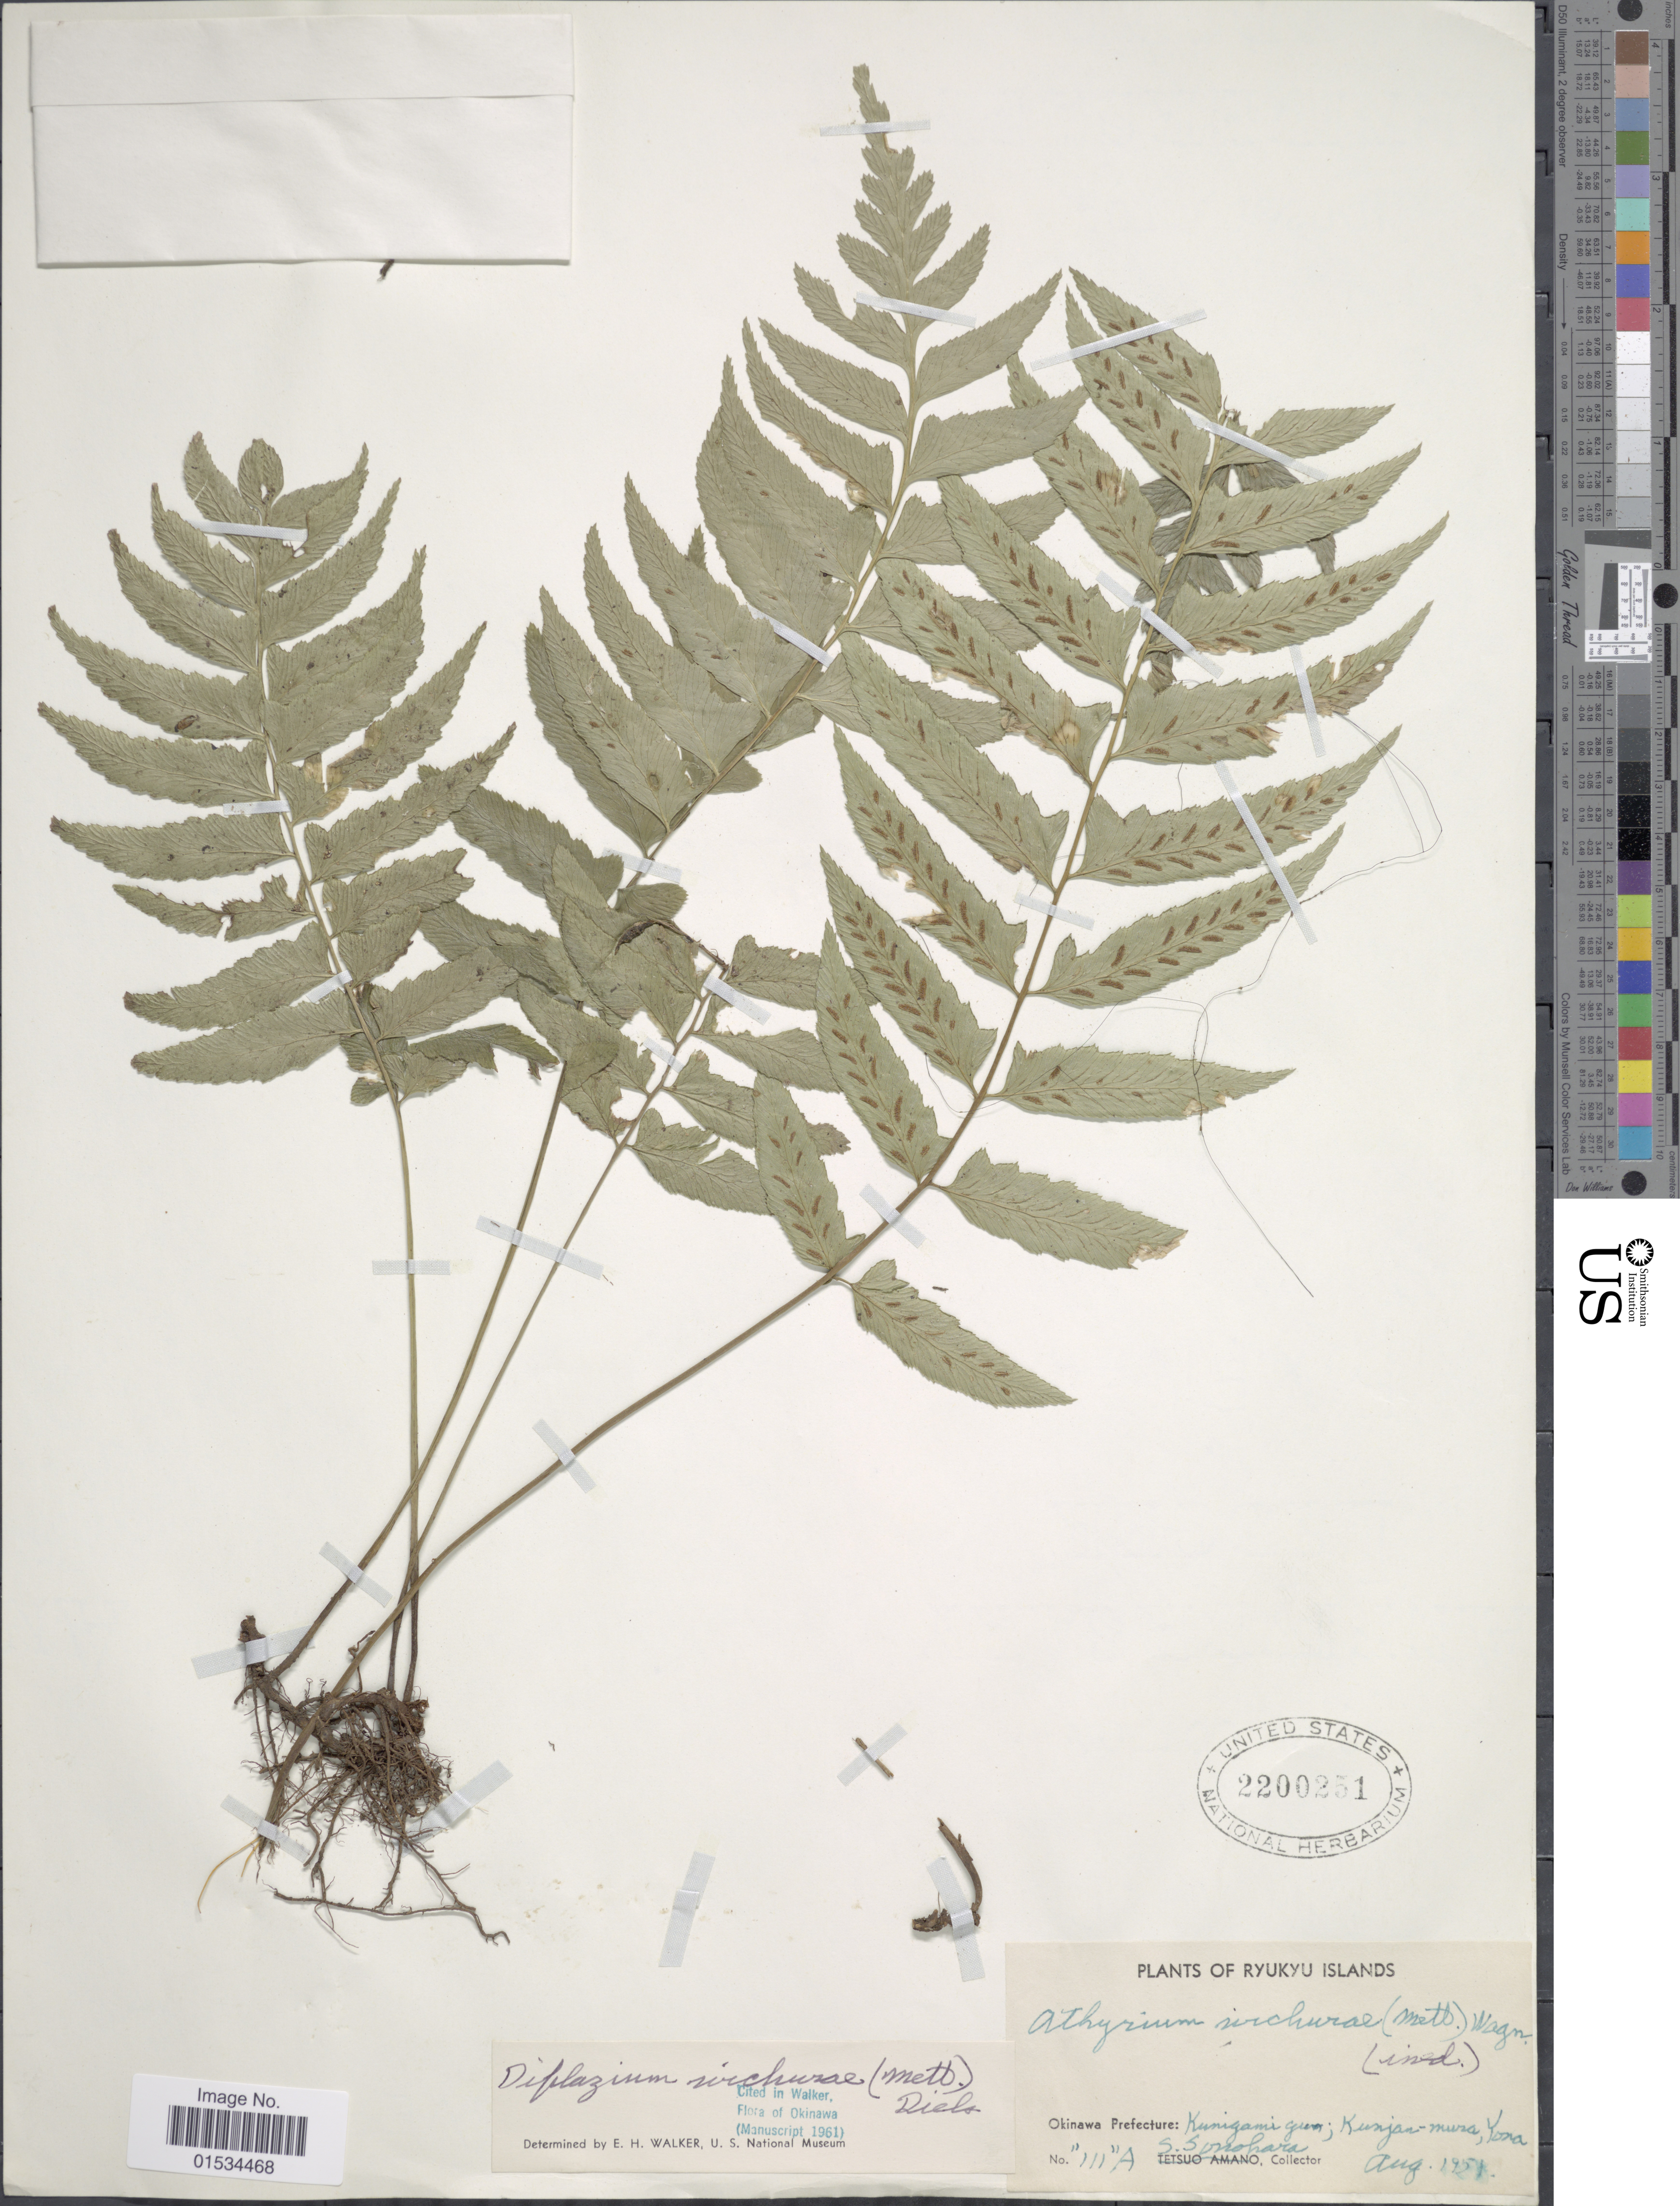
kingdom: Plantae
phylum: Tracheophyta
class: Polypodiopsida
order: Polypodiales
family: Athyriaceae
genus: Diplazium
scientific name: Diplazium wichurae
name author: (Mett.) Diels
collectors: S. Sonohara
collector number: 111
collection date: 1951-08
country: Japan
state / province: Okinawa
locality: Ryukyu Islands, Kunigami-gun, Kunjan-mura, Yona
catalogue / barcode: US 2200251